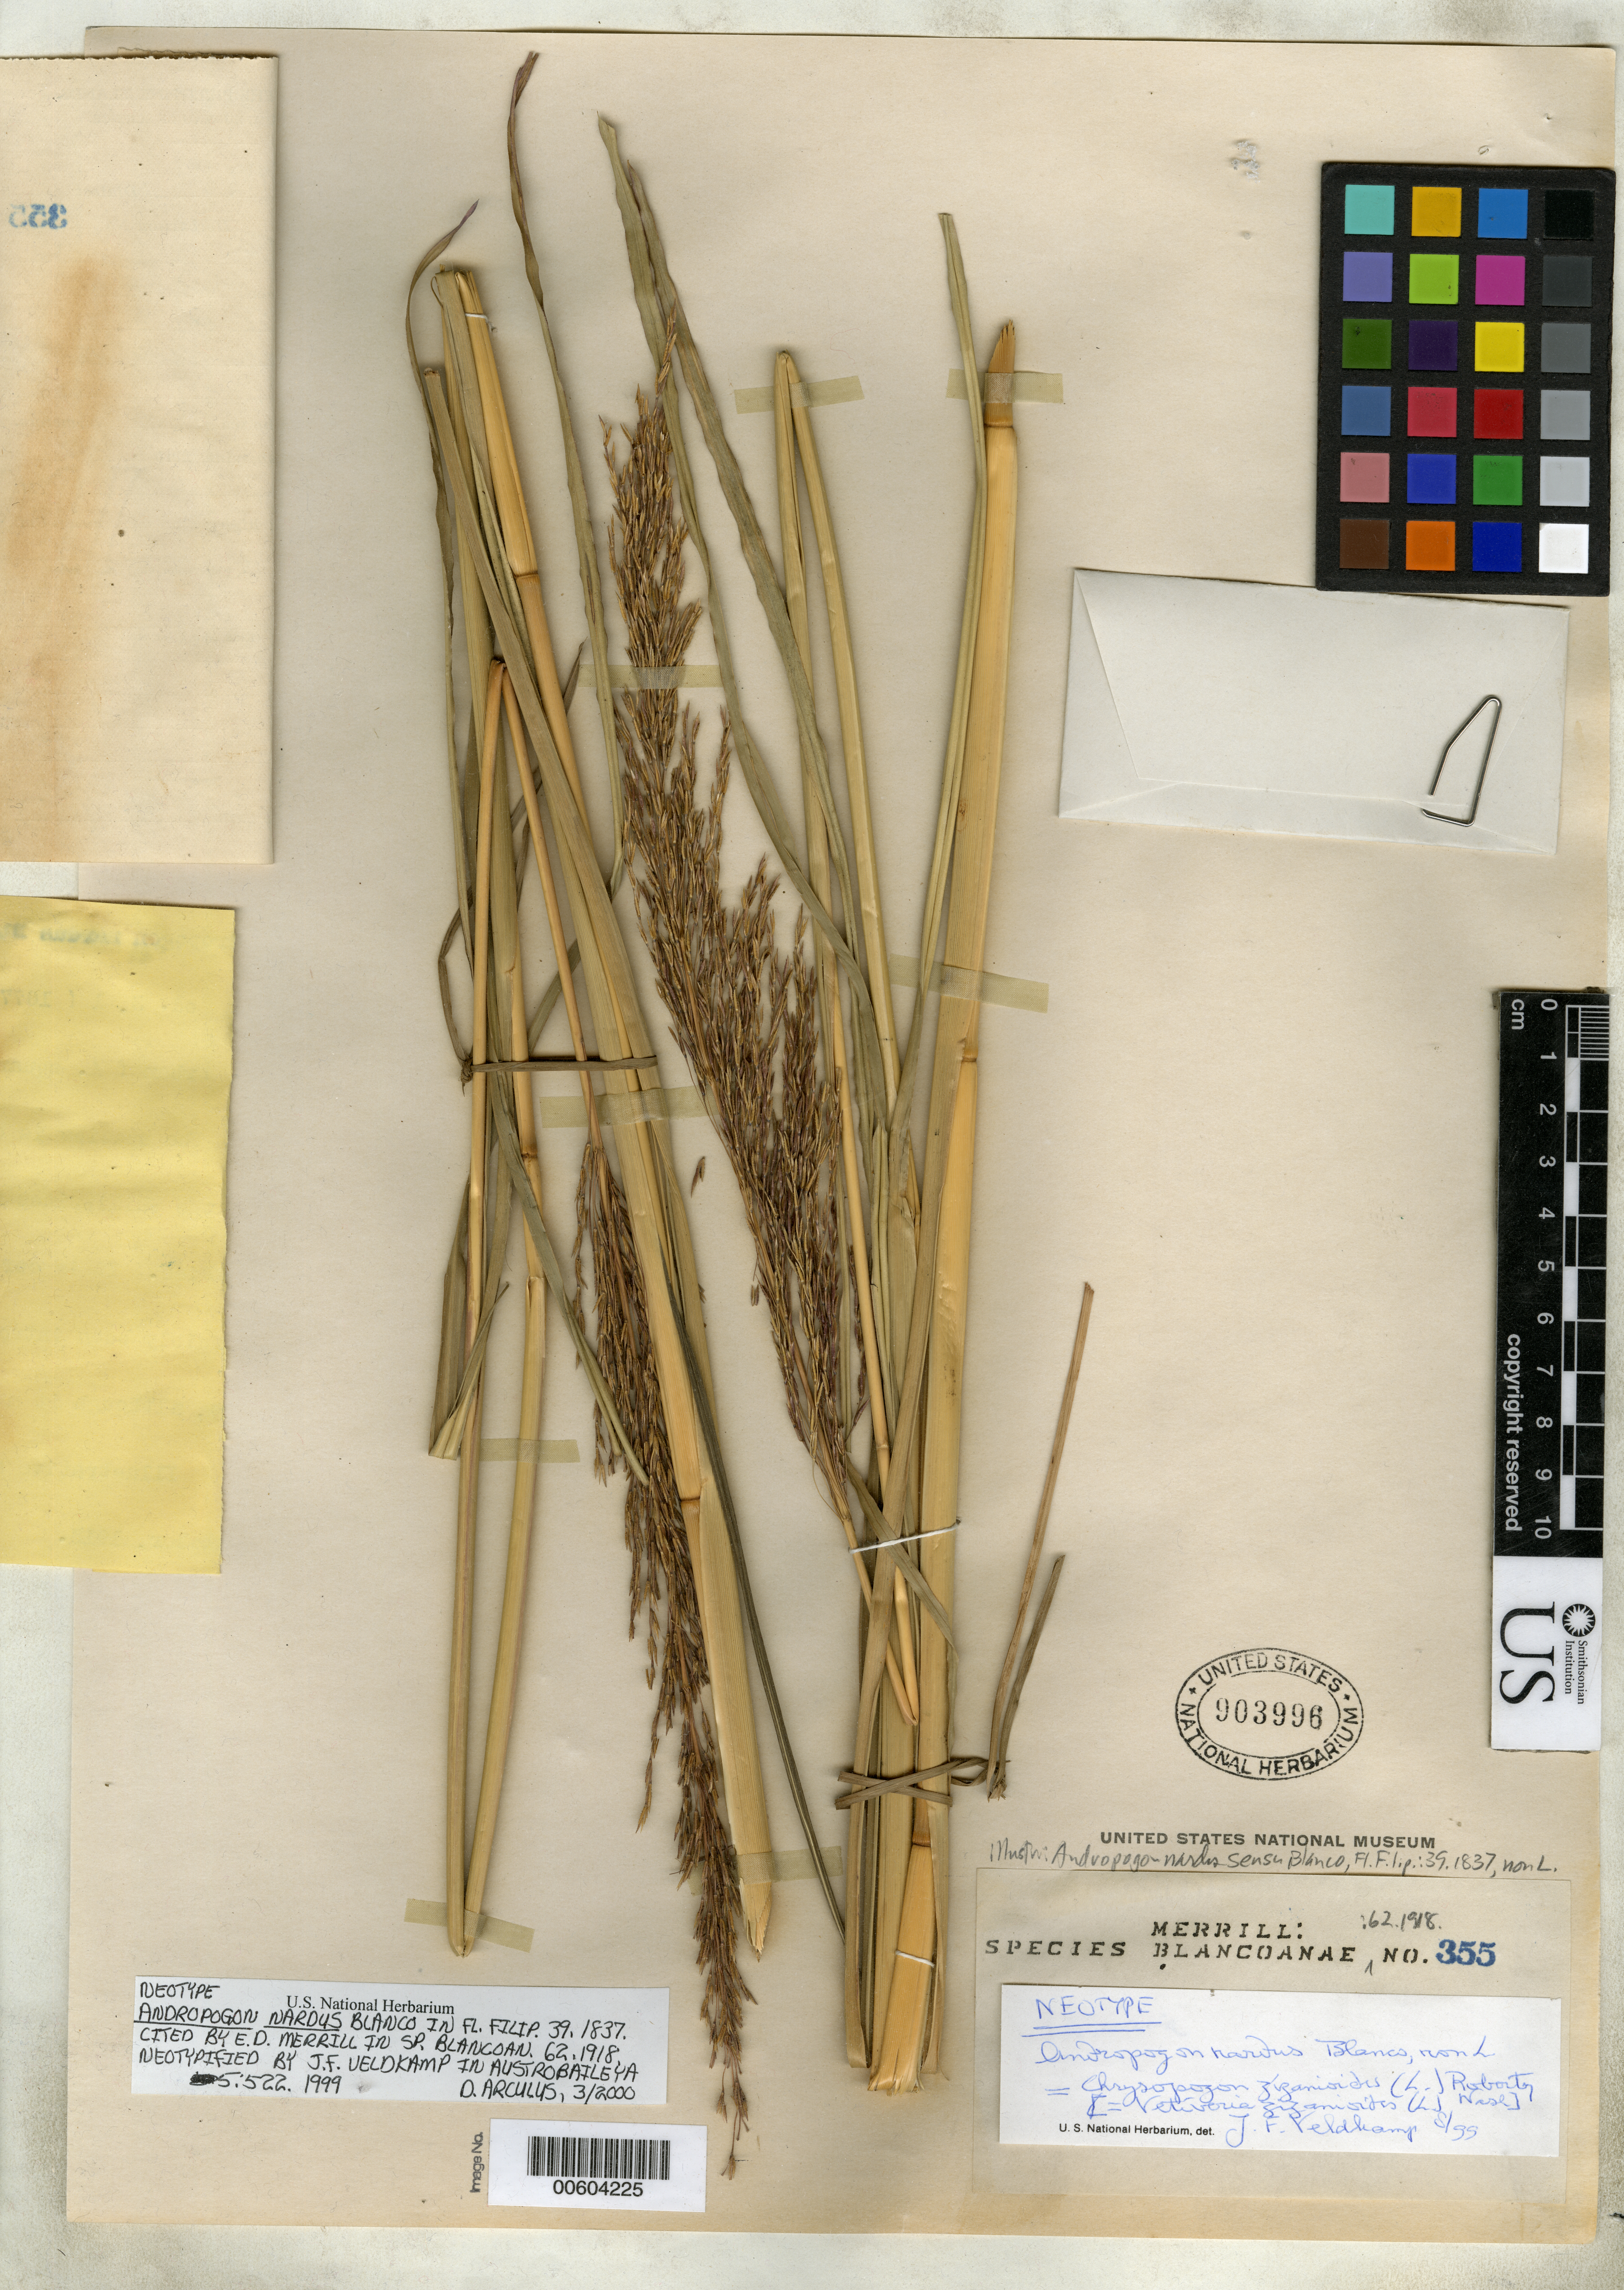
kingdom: Plantae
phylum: Tracheophyta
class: Liliopsida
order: Poales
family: Poaceae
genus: Andropogon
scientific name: Andropogon nardus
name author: Blanco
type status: Neotype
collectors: E. D. Merrill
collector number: Sp. Blancoan. 0355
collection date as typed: Oct 1913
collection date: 1913-10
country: Philippines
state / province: Calabarzon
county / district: Rizal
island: Luzon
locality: Antipolo.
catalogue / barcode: US 903996